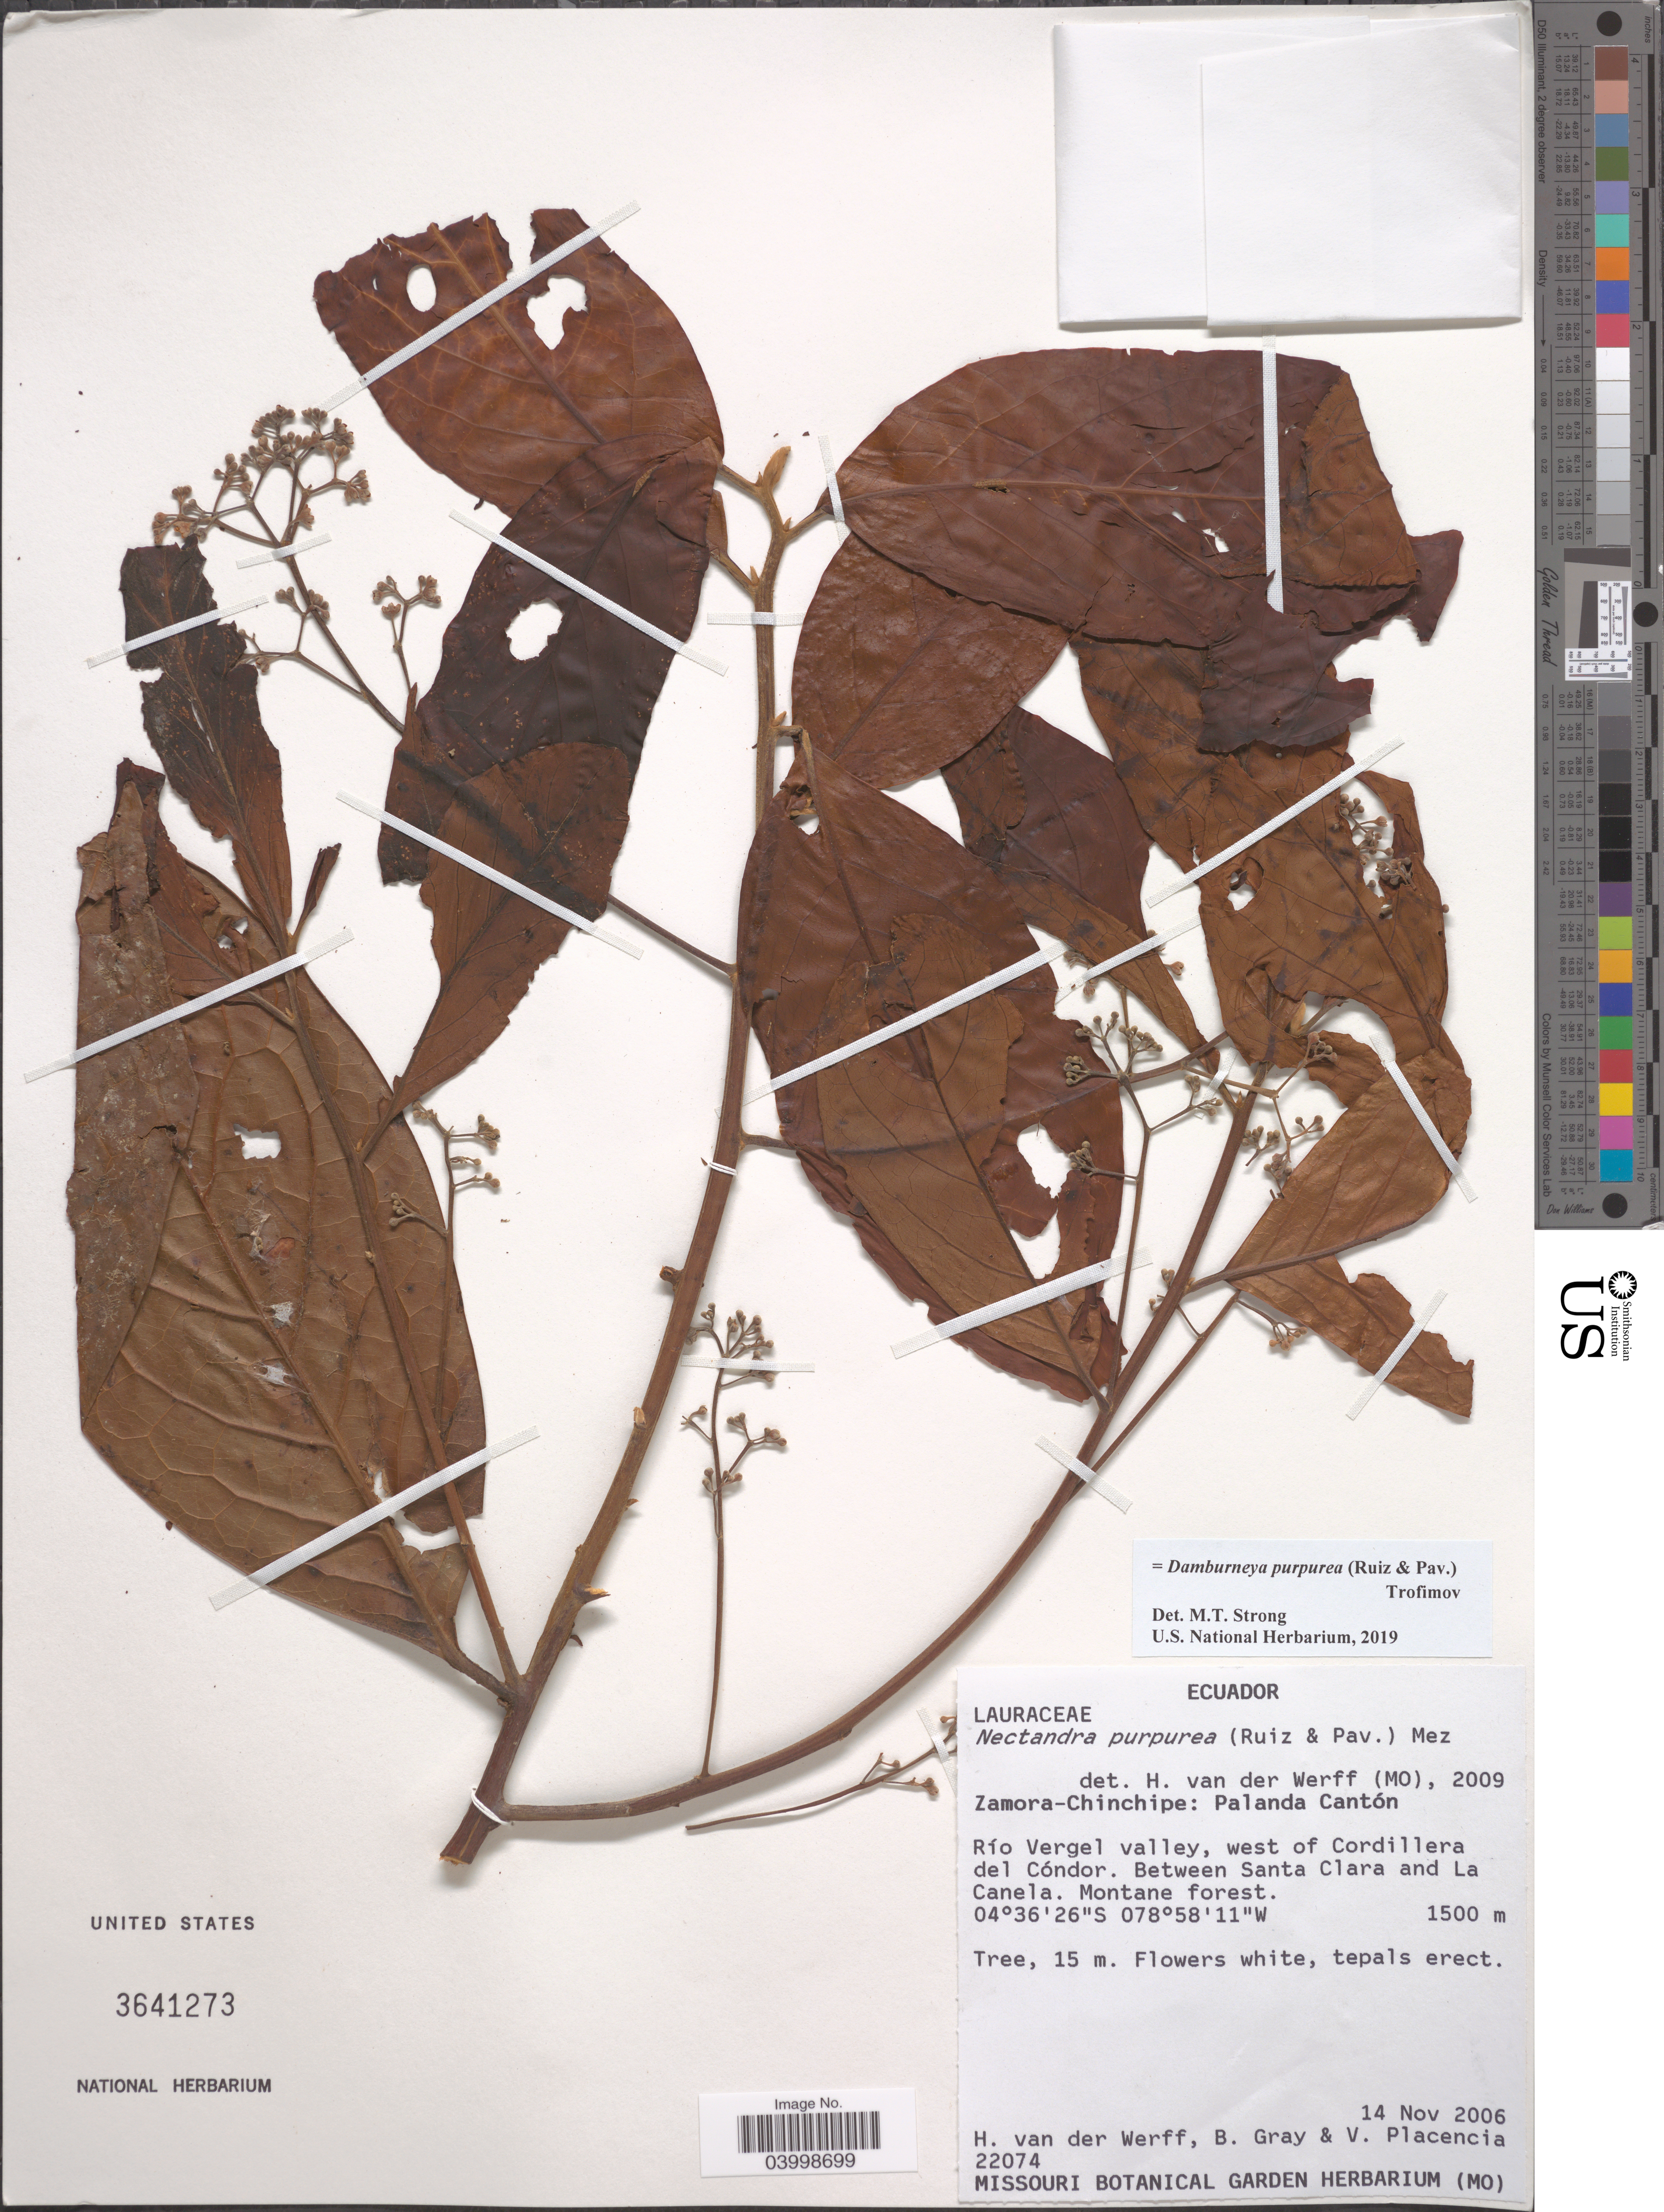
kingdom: Plantae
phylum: Tracheophyta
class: Magnoliopsida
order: Laurales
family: Lauraceae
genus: Damburneya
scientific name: Damburneya purpurea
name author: (Ruiz & Pav.) Trofimov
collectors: H. van der Werff, B. Gray & V. Placencia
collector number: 22074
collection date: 2006-11-14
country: Ecuador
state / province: Zamora-Chinchipe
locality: Palanda Cantón. Río Vergel valley, west of Cordillera del Cóndor. Between Santa Clara and La Canela.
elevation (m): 1500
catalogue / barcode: US 3641273